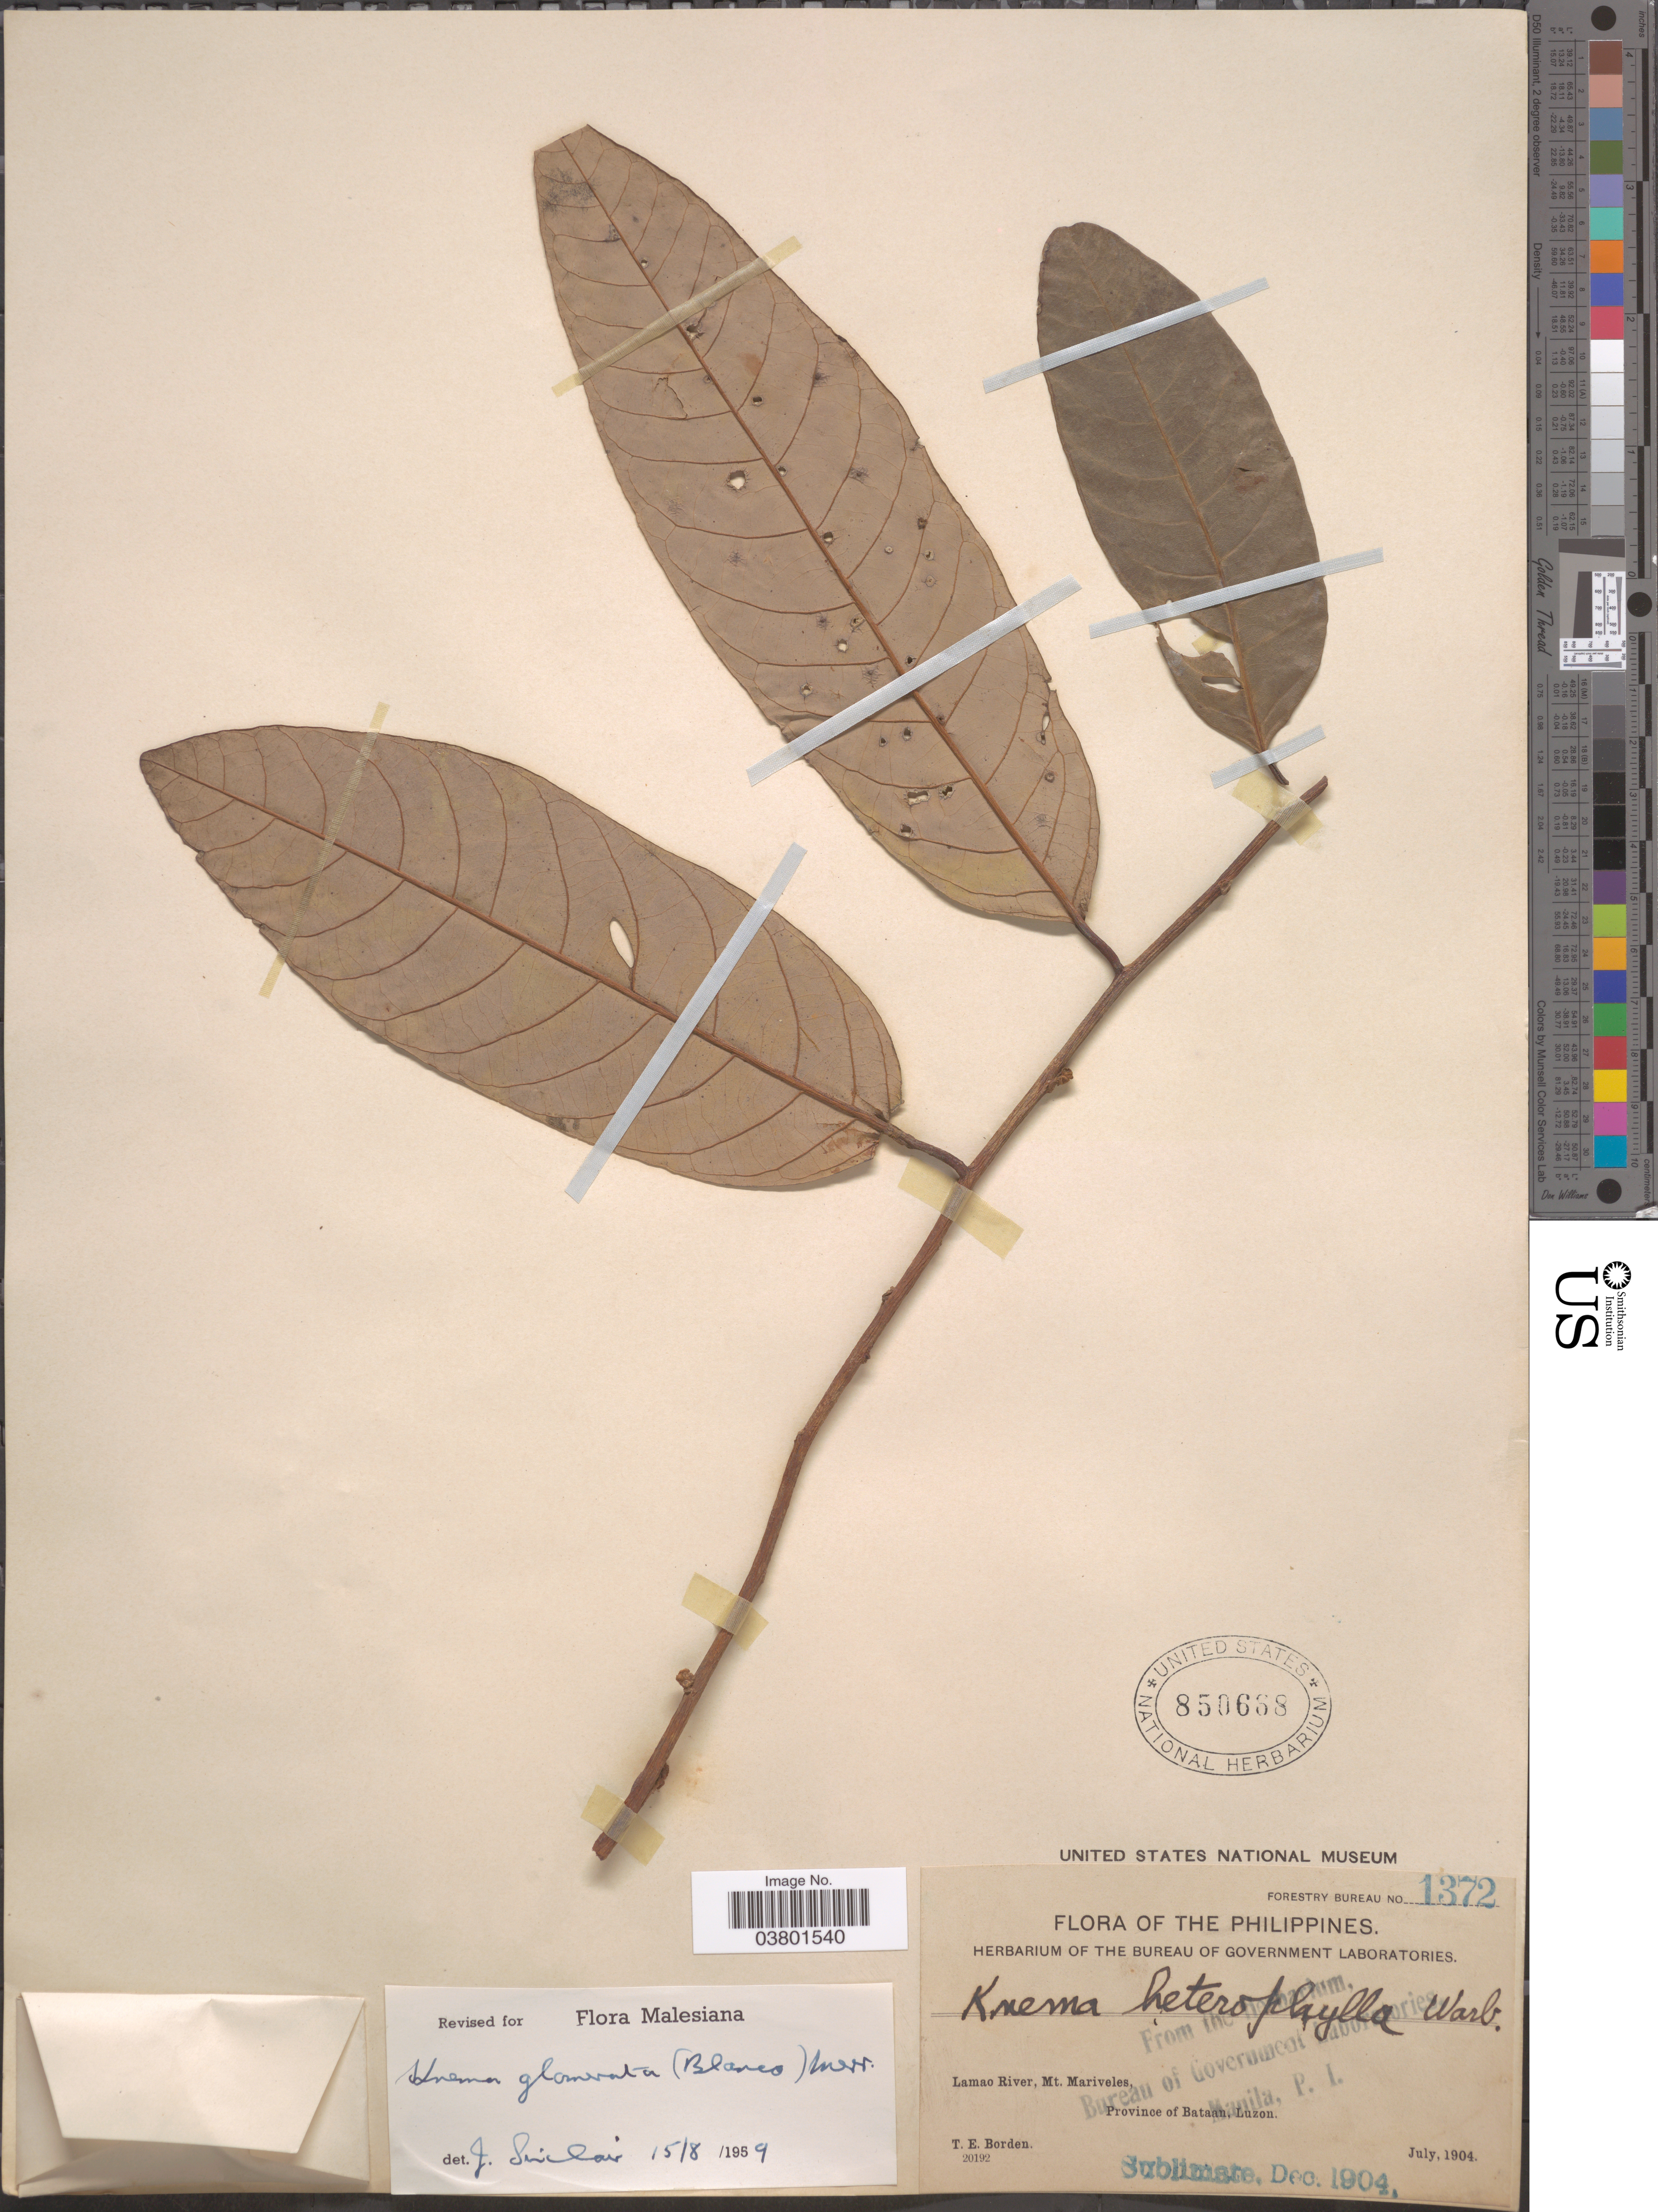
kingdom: Plantae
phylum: Tracheophyta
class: Magnoliopsida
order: Magnoliales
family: Myristicaceae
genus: Knema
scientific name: Knema glomerata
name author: (Blanco) Merr.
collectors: T. E. Borden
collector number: Forestry Bureau 1372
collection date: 1904-07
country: Philippines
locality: Lamao River, Mt. Mariveles, Province of Bataan, Luzon.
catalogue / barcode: US 850668